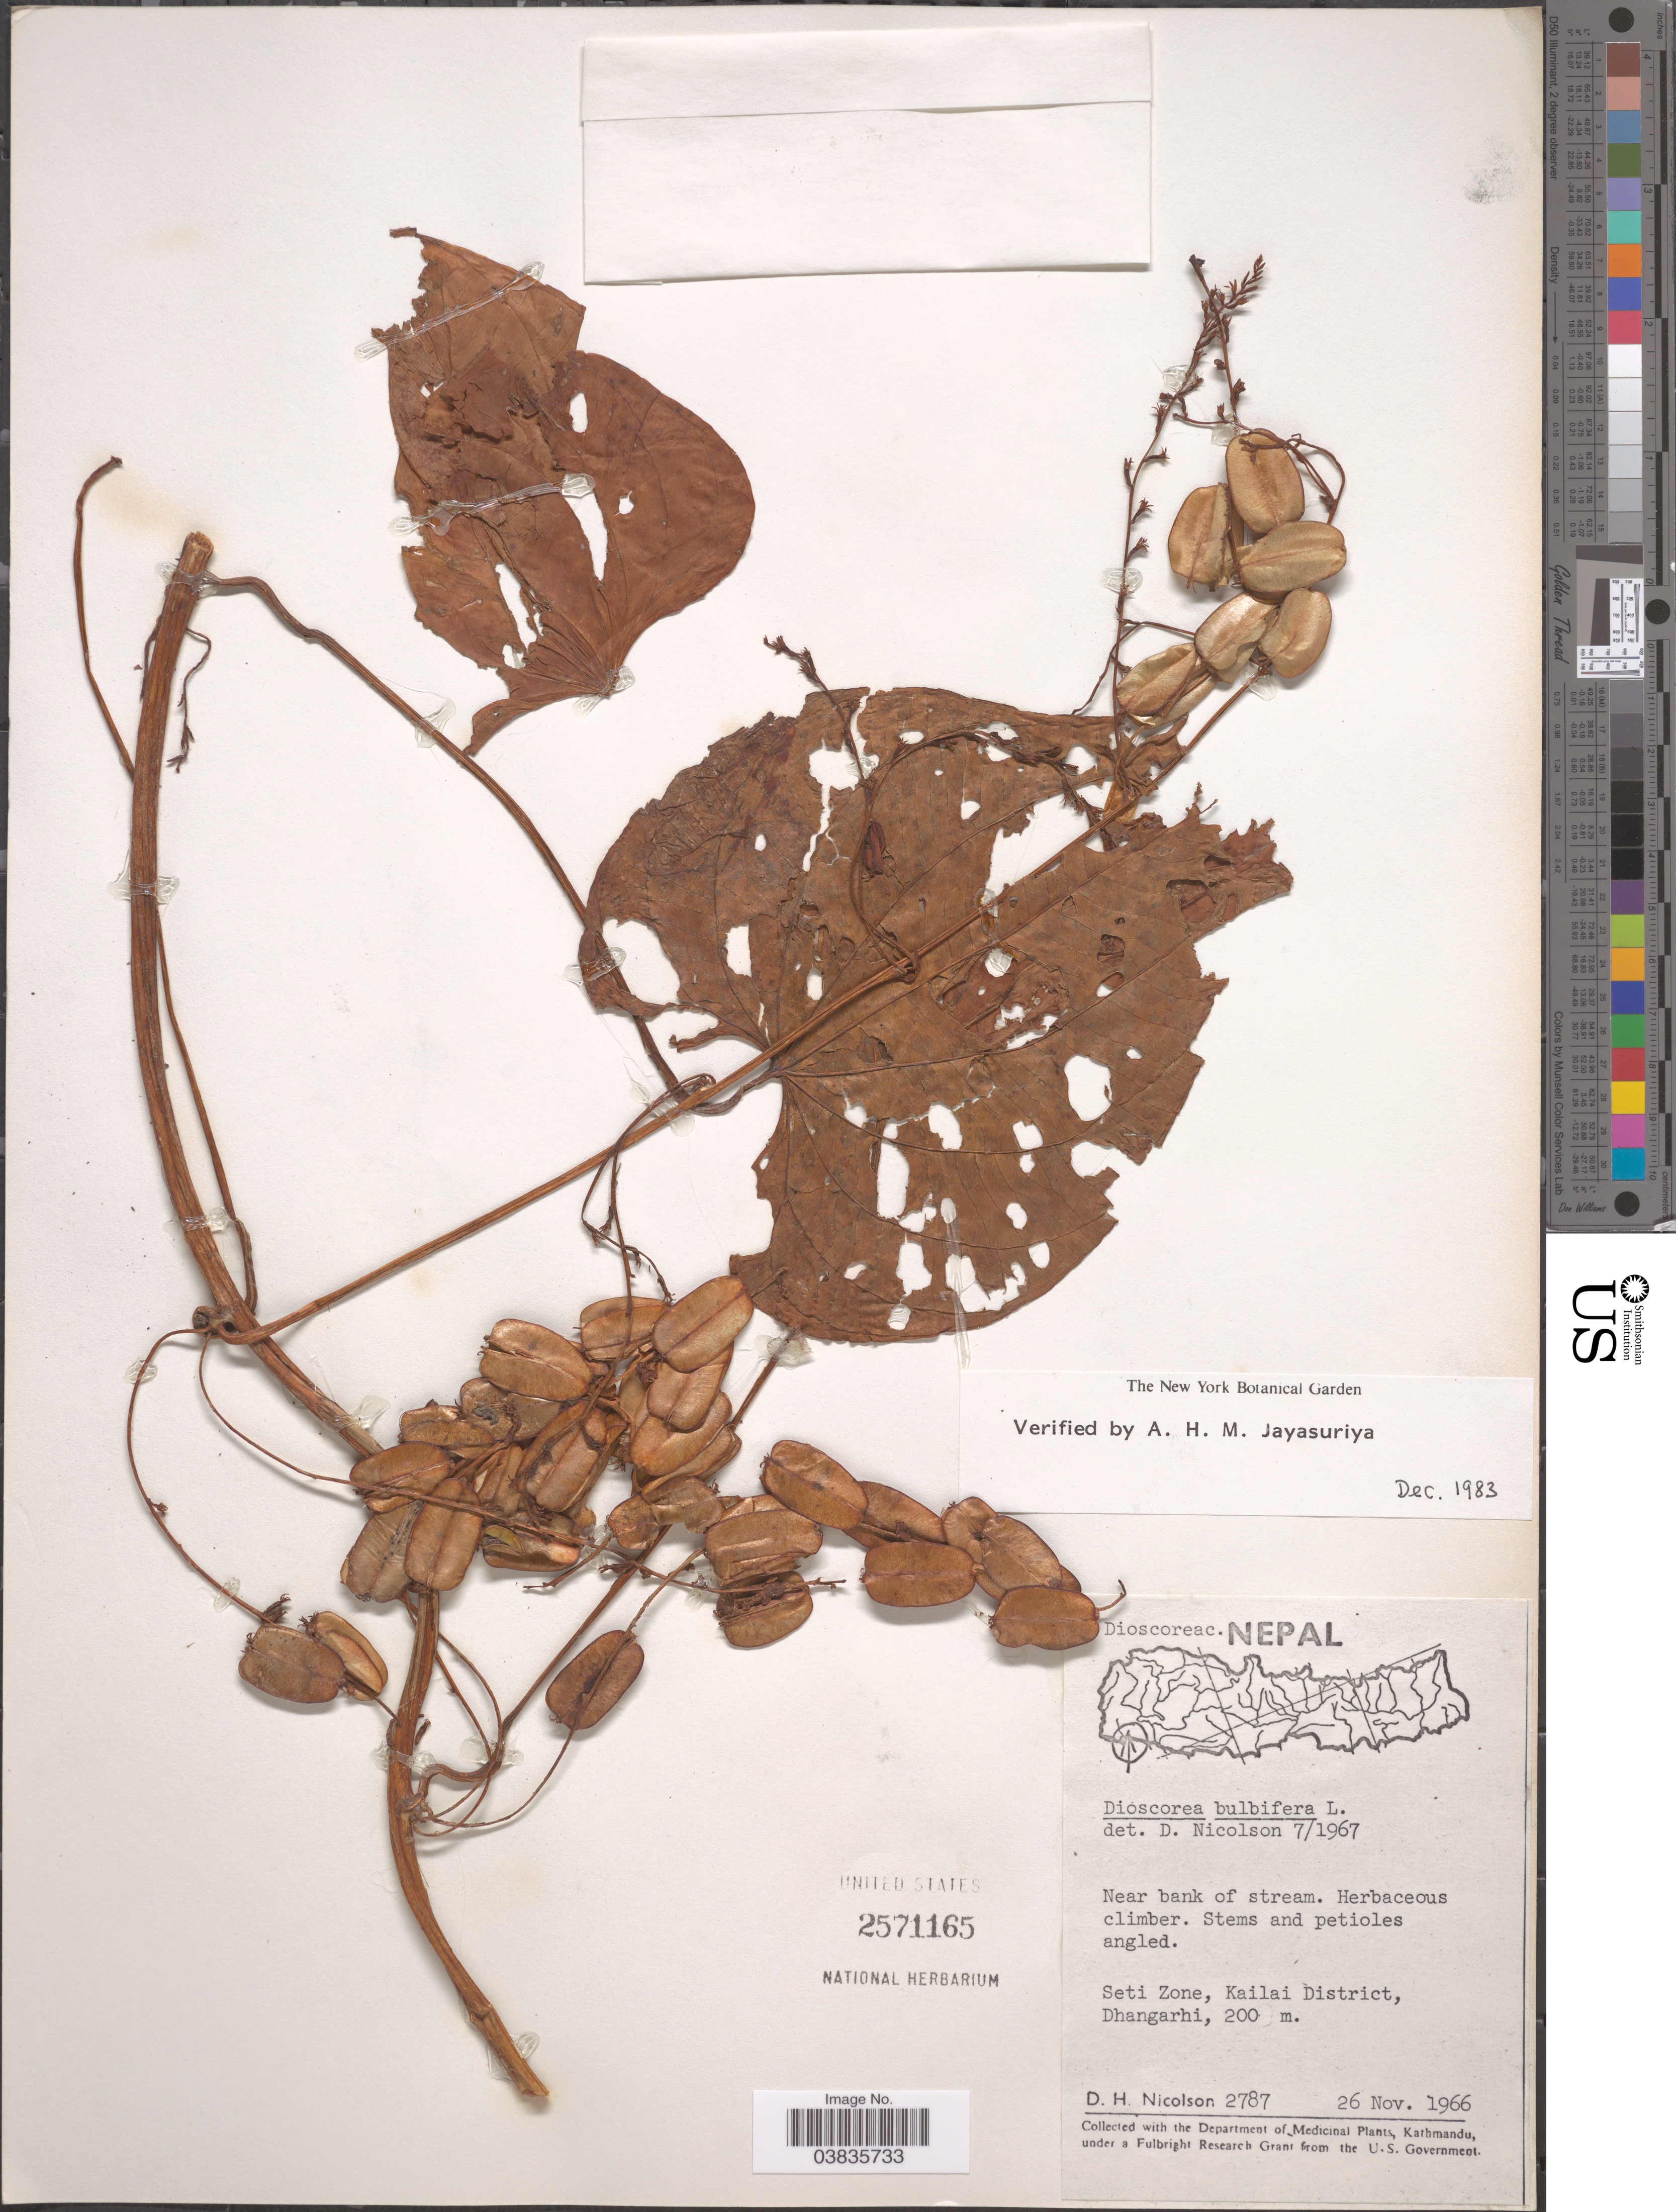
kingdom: Plantae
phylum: Tracheophyta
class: Liliopsida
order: Dioscoreales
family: Dioscoreaceae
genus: Dioscorea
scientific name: Dioscorea bulbifera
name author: L.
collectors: D. H. Nicolson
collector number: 2787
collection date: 1966-11-26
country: Nepal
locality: Seti Zone, Kailai District, Dhangarhi.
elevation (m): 200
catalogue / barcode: US 2571165